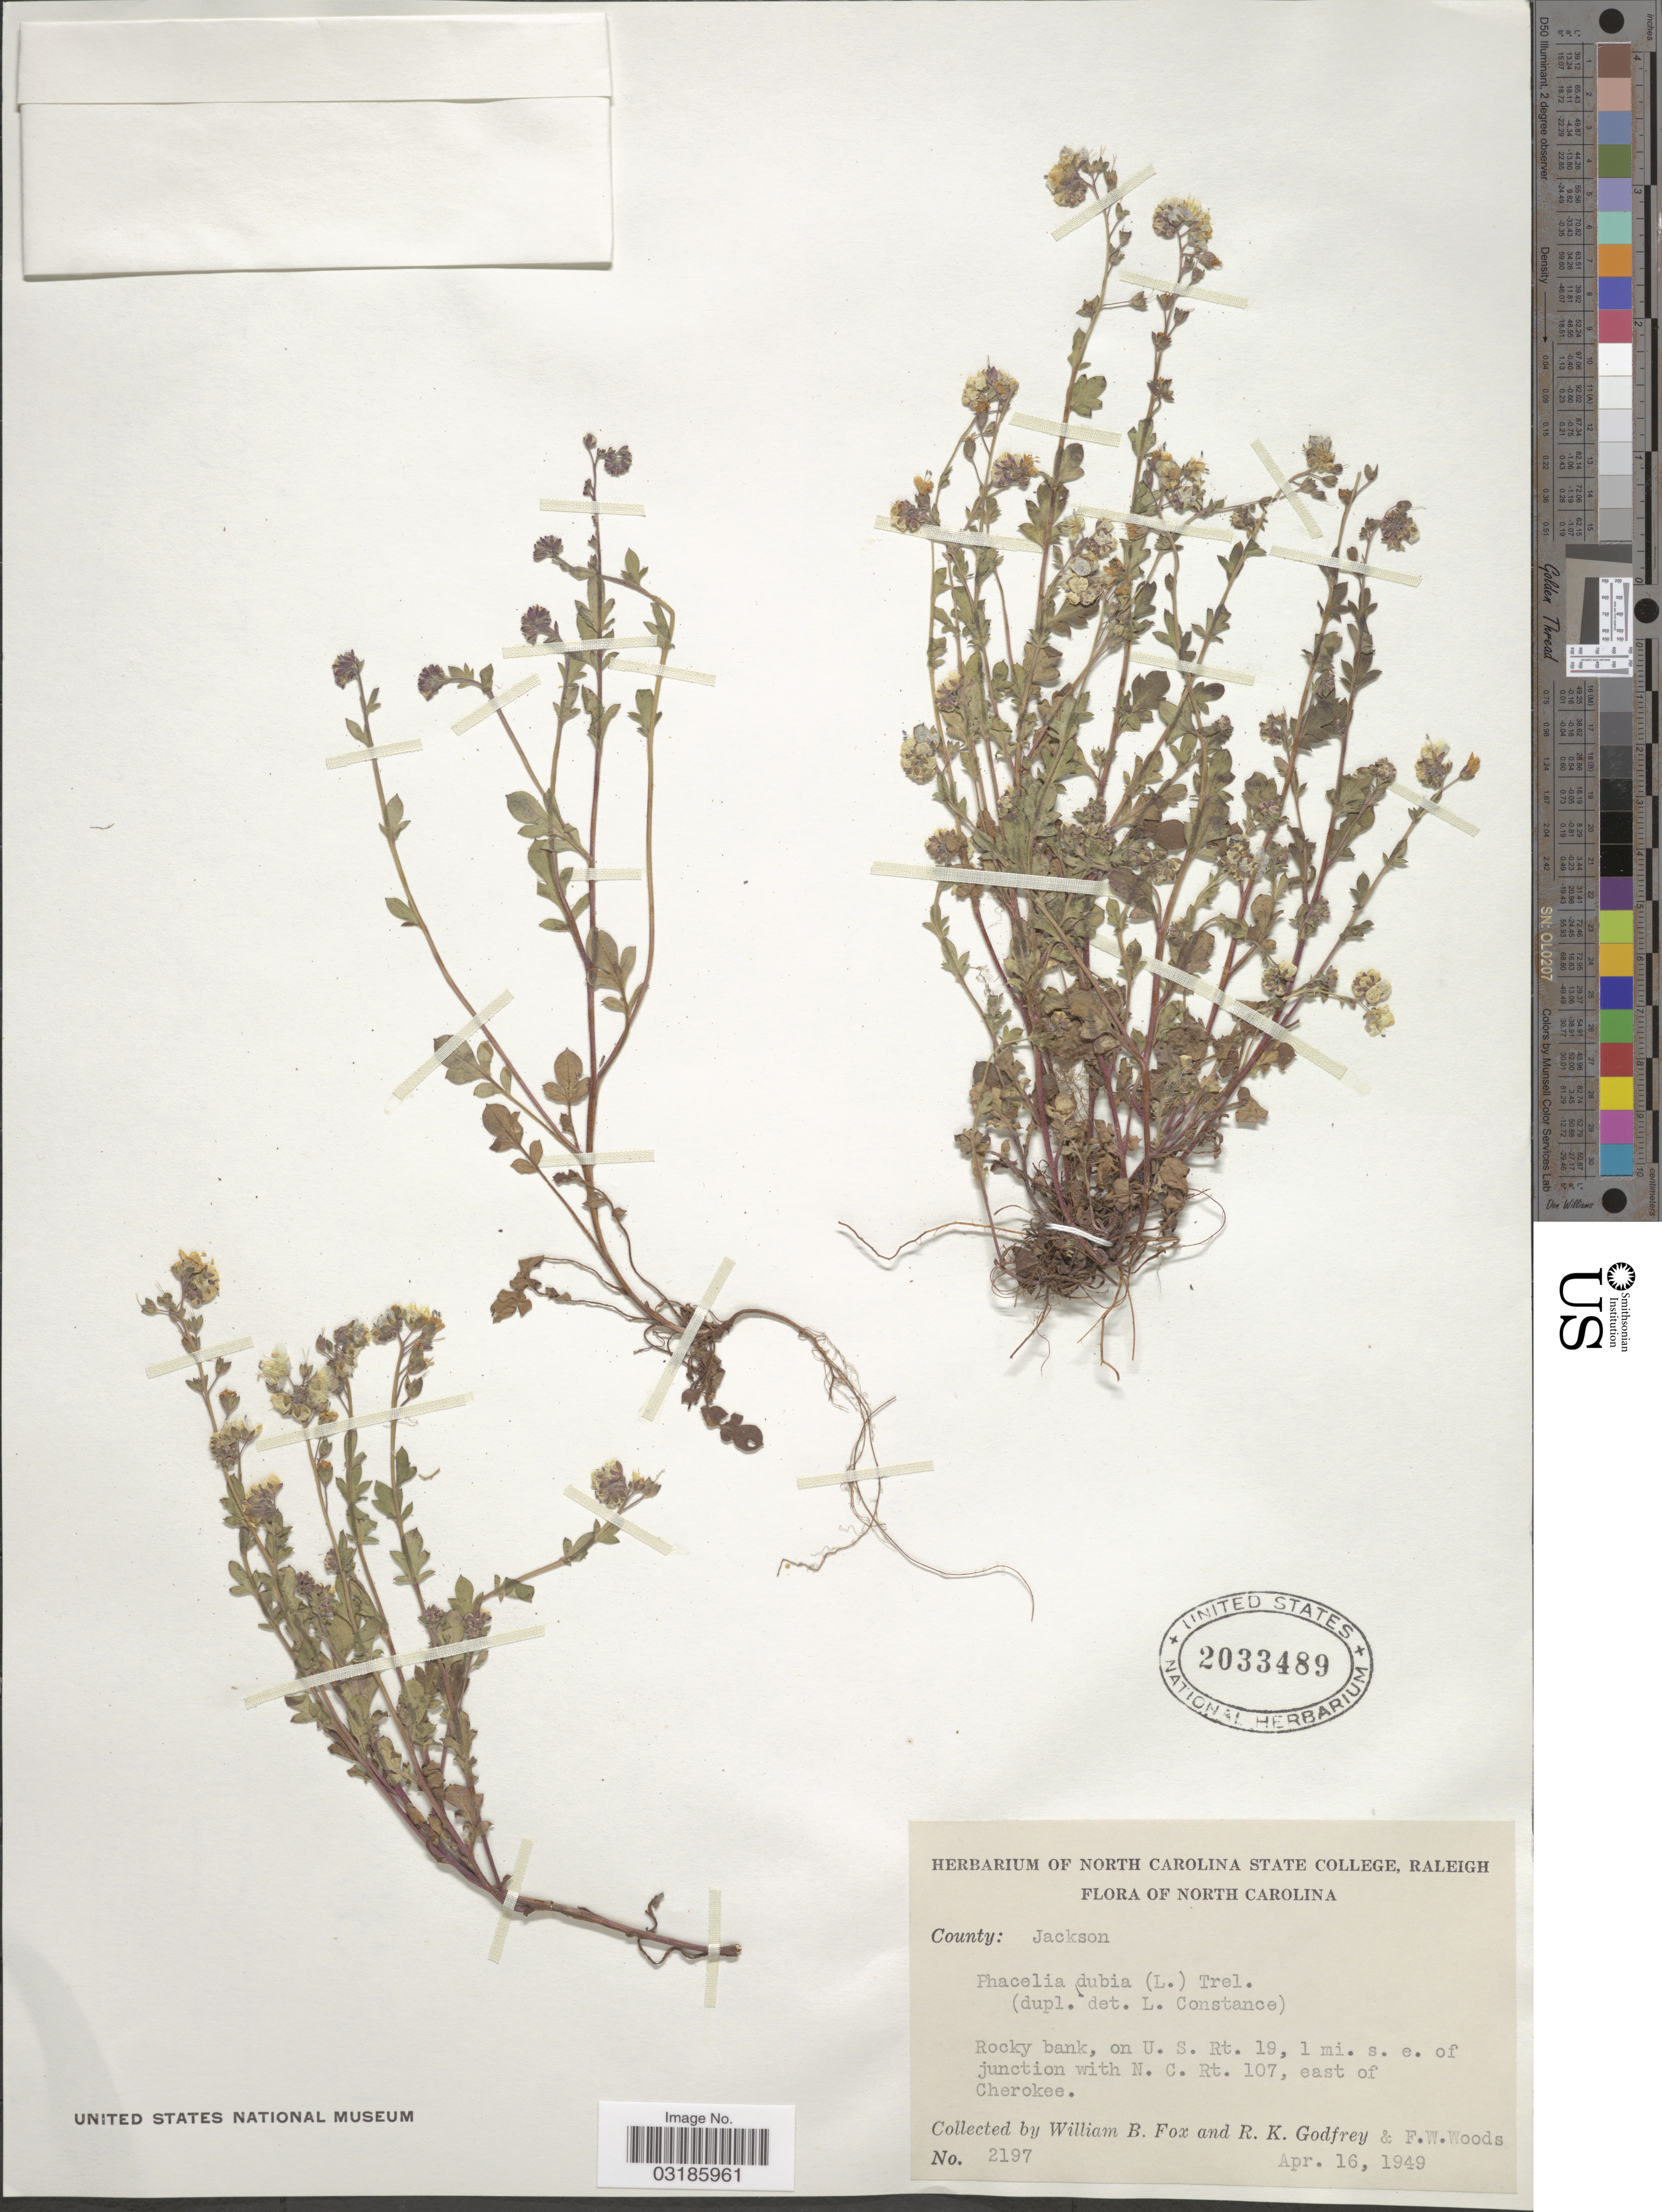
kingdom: Plantae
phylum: Tracheophyta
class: Magnoliopsida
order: Boraginales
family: Hydrophyllaceae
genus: Phacelia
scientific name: Phacelia dubia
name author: (L.) Trel.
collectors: W. B. Fox, R. K. Godfrey & F. W. Woods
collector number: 2197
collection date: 1949-04-16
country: United States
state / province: North Carolina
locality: County Jackson. Rocky bank, on U. S. Rt. 19, 1 mi. s. e. of junction with N. C. Rt. 107, east of Cherokee.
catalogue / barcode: US 2033489